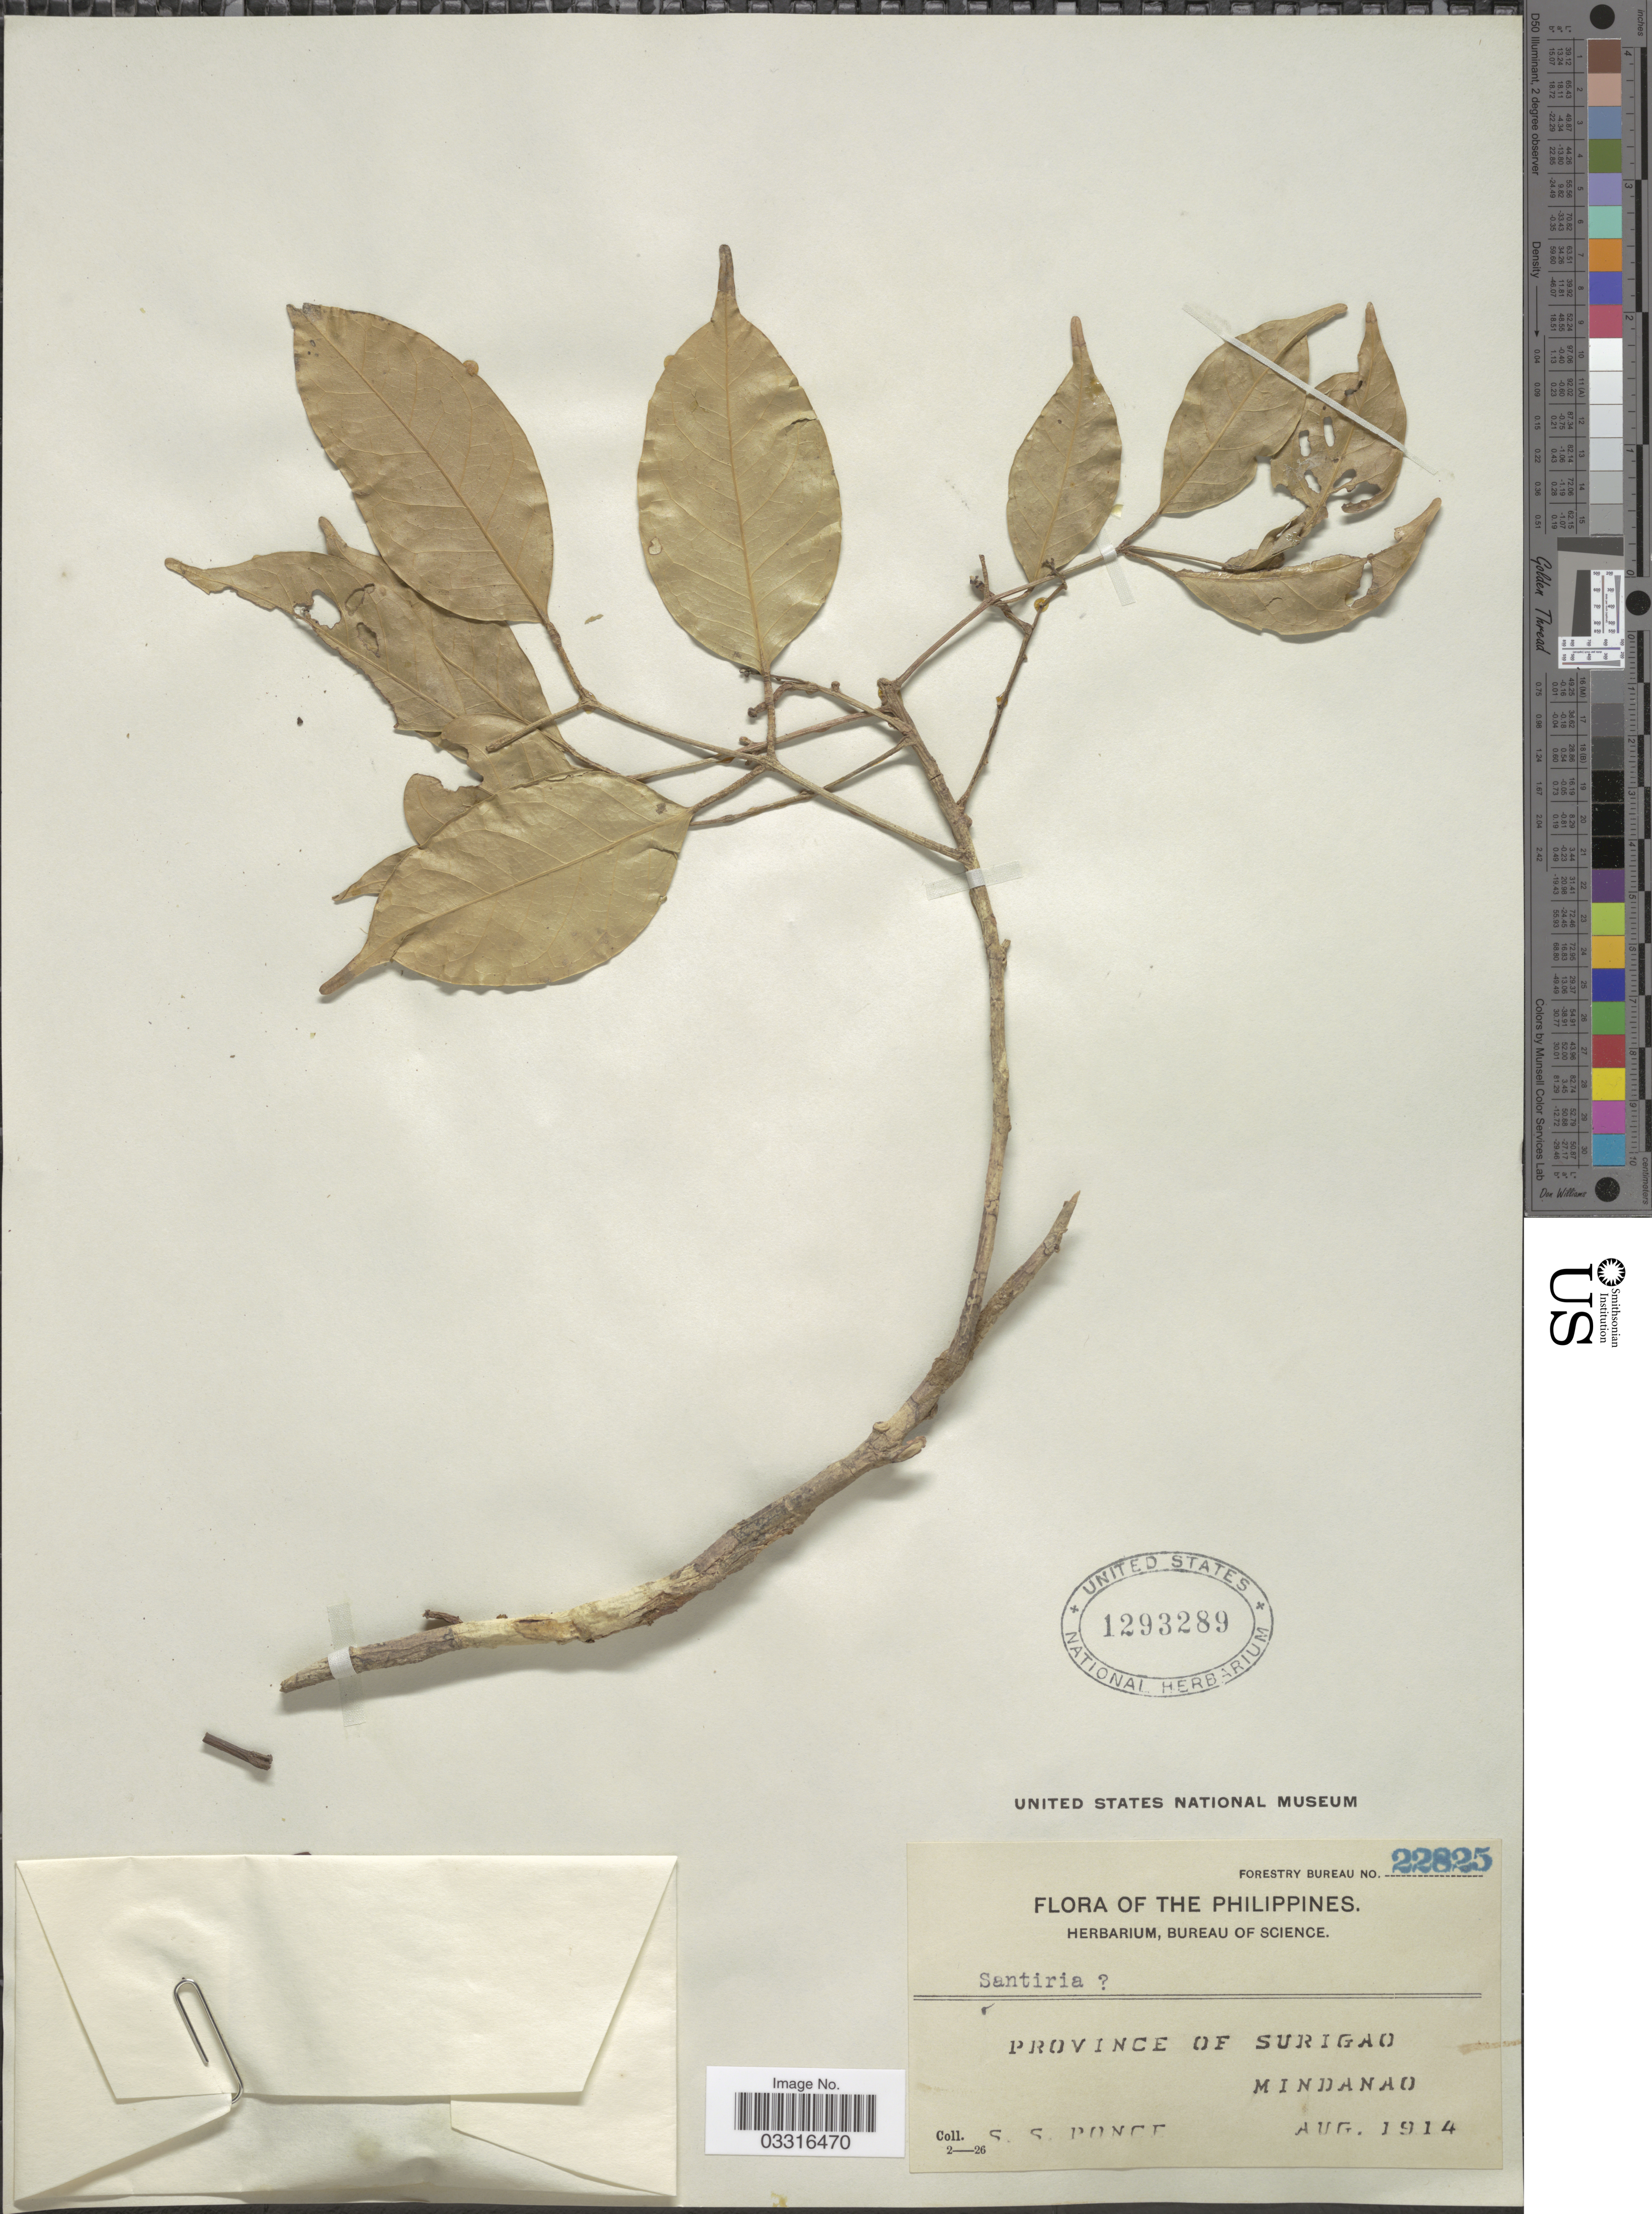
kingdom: Plantae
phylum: Tracheophyta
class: Magnoliopsida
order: Sapindales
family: Burseraceae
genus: Santiria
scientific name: Santiria sp.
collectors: S. Ponce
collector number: Forestry Bureau 22825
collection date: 1914-08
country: Philippines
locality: Province of Surigao, Mindanao.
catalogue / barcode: US 1293289